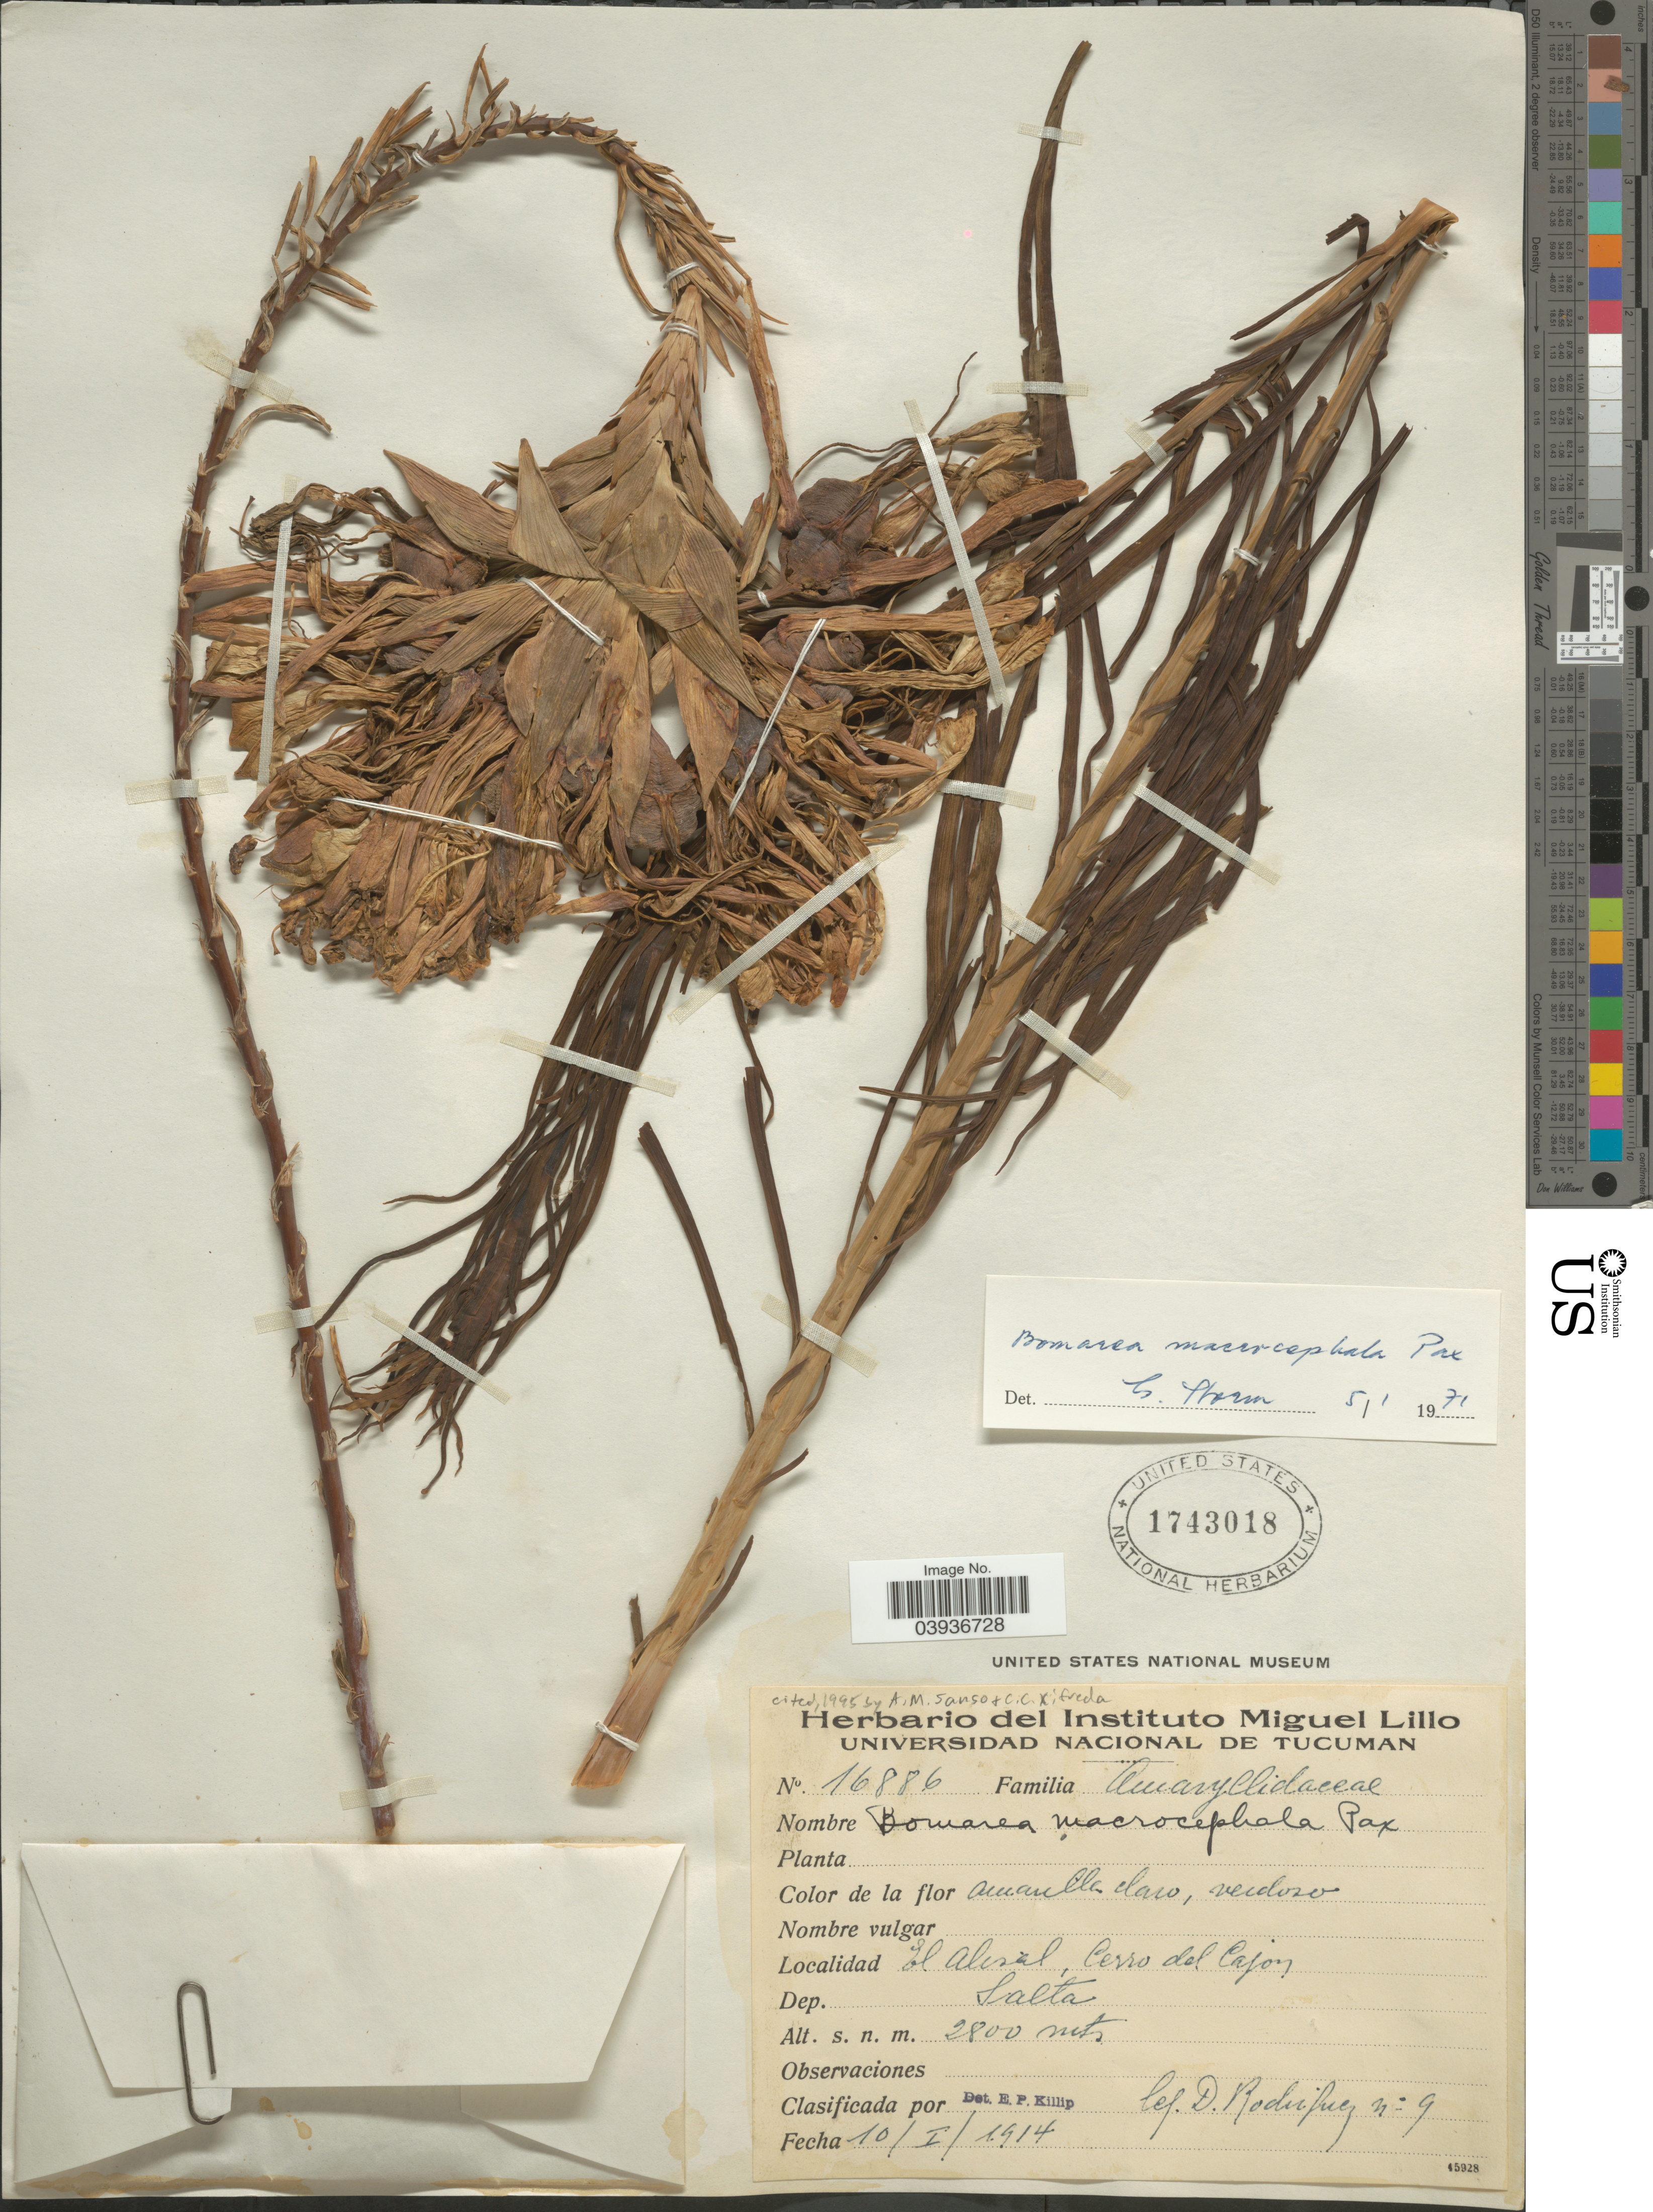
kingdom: Plantae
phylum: Tracheophyta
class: Liliopsida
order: Liliales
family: Alstroemeriaceae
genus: Bomarea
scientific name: Bomarea macrocephala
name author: Pax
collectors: D. Rodriguez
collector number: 16886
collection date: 1914-01-10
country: Argentina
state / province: Salta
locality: El Alisal, Cerro del Cajon. Dep. Salta.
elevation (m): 2800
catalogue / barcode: US 1743018